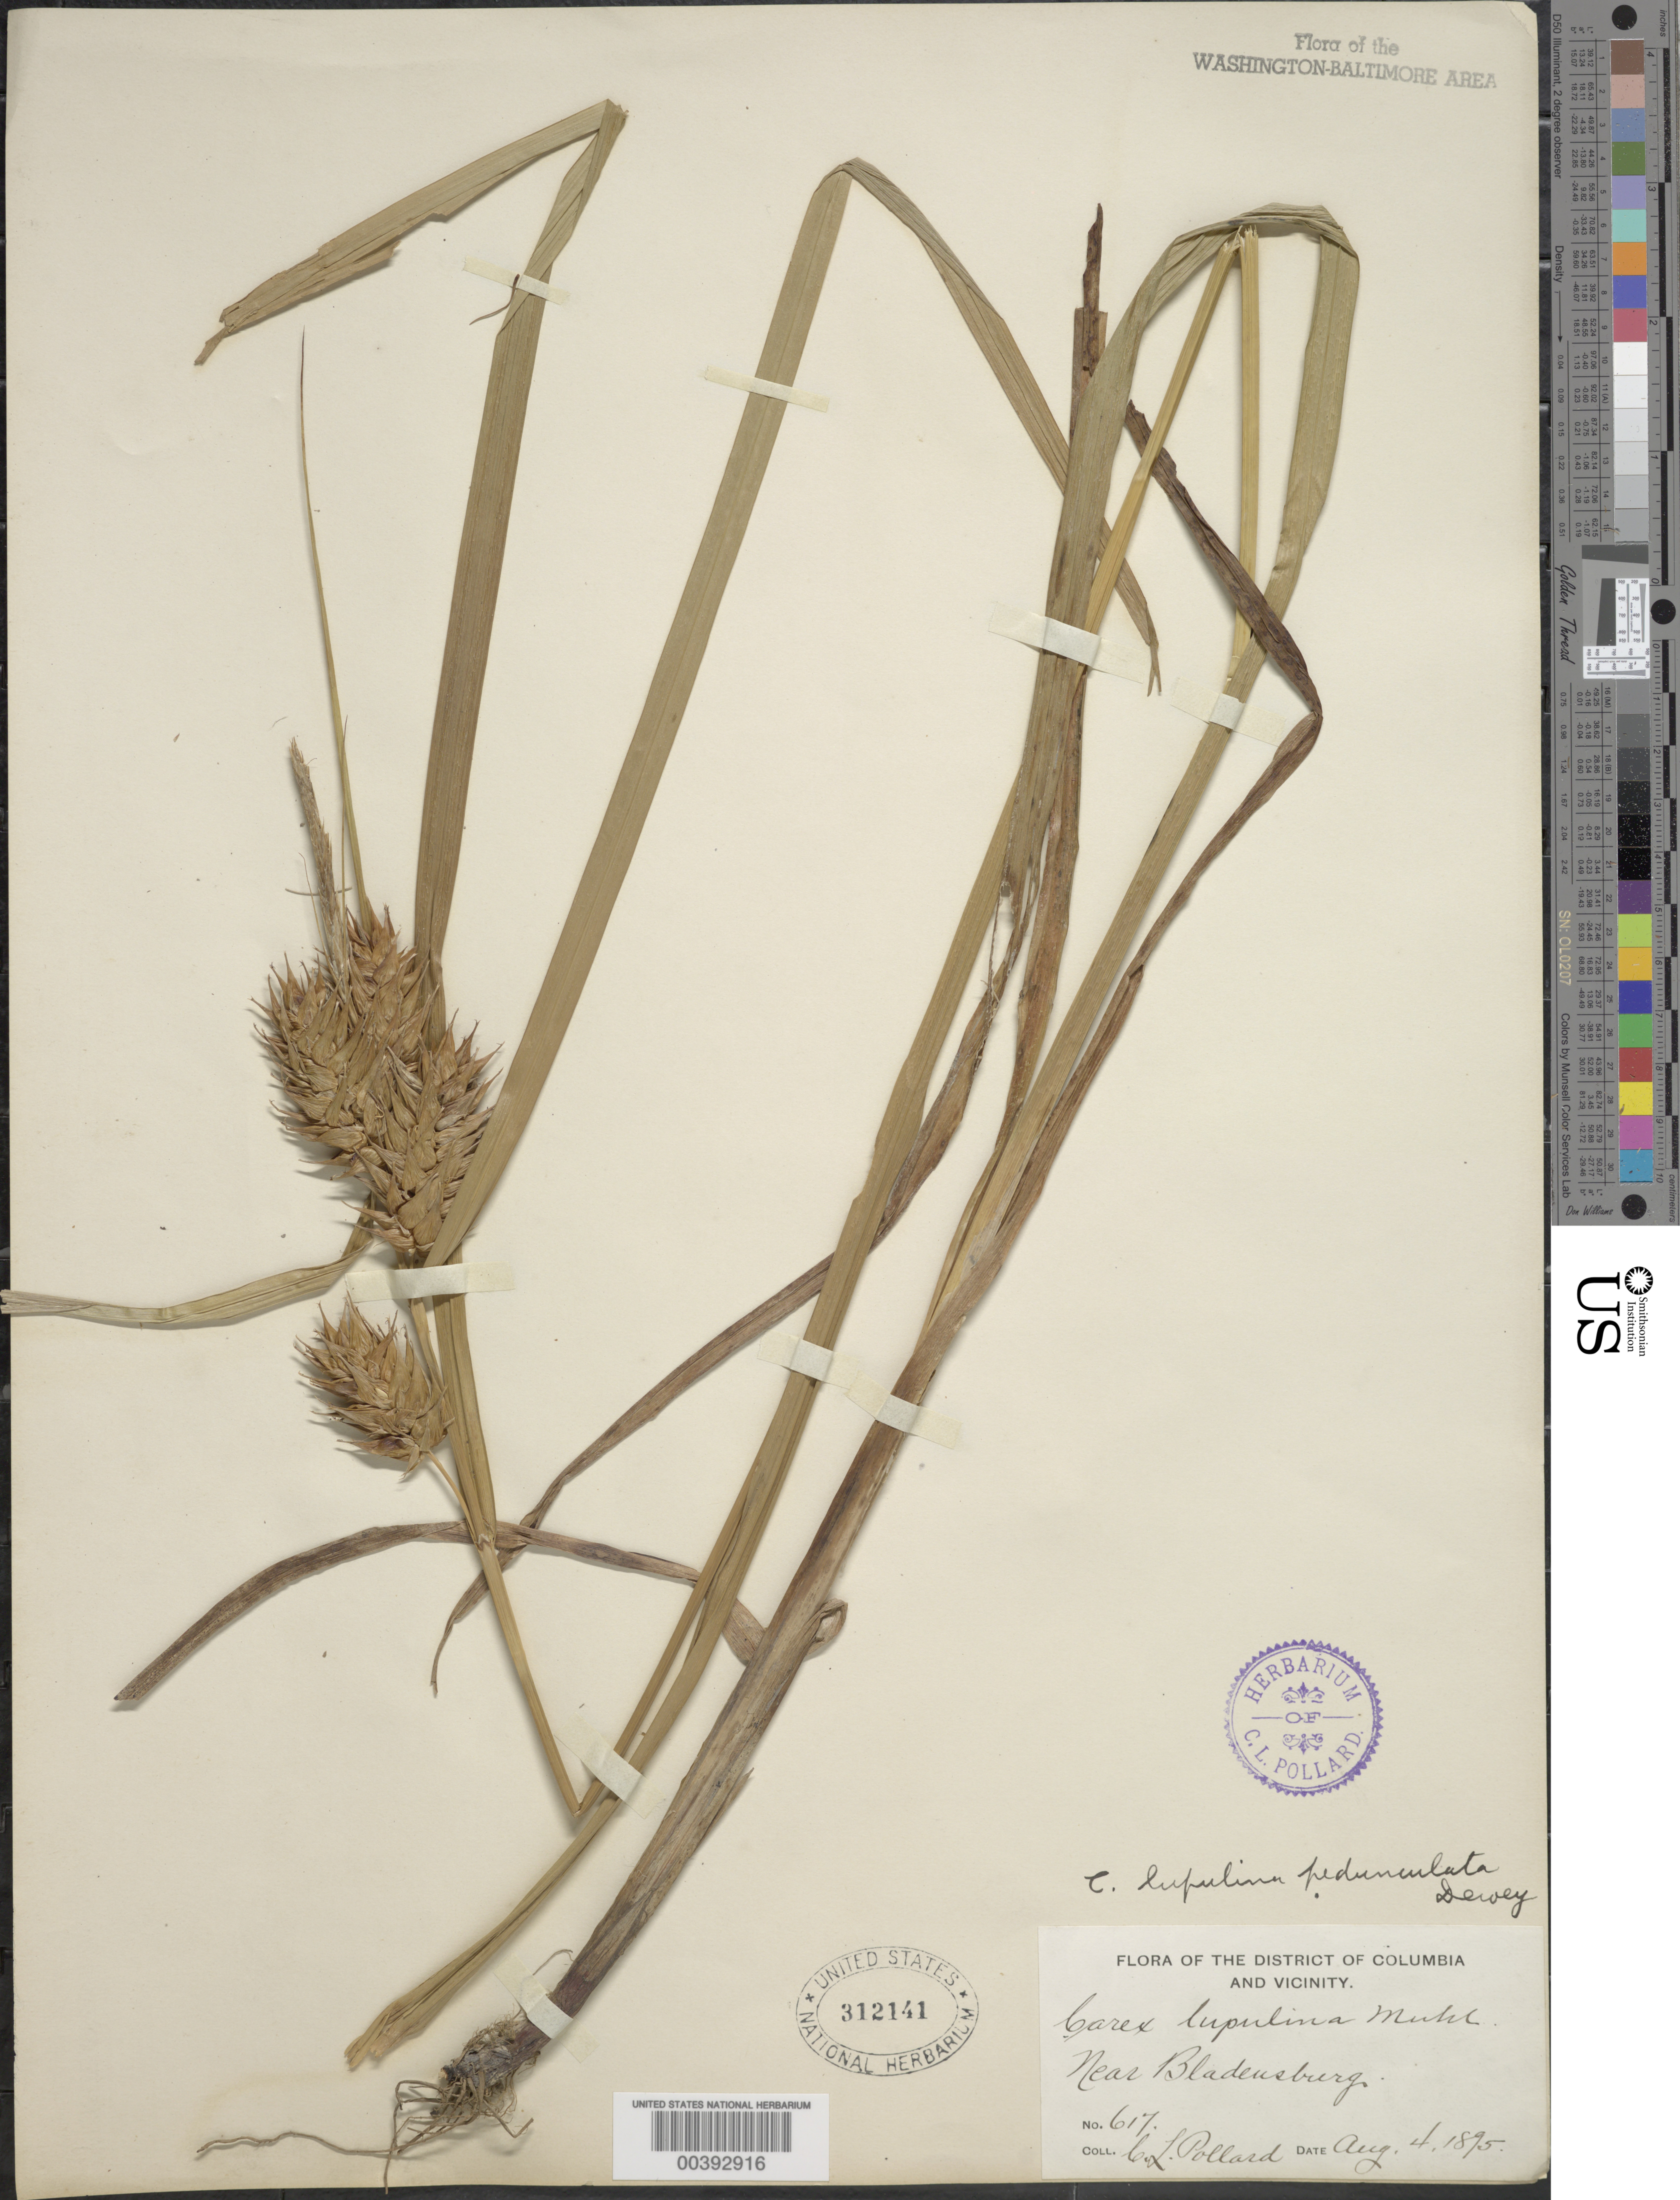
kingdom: Plantae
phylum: Tracheophyta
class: Liliopsida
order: Poales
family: Cyperaceae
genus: Carex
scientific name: Carex lupulina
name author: Muhl. ex Willd.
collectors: C. L. Pollard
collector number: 617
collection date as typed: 04 Aug 1895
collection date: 1895-08-04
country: United States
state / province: Maryland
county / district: Prince George's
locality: Bladensburg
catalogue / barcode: US 312141